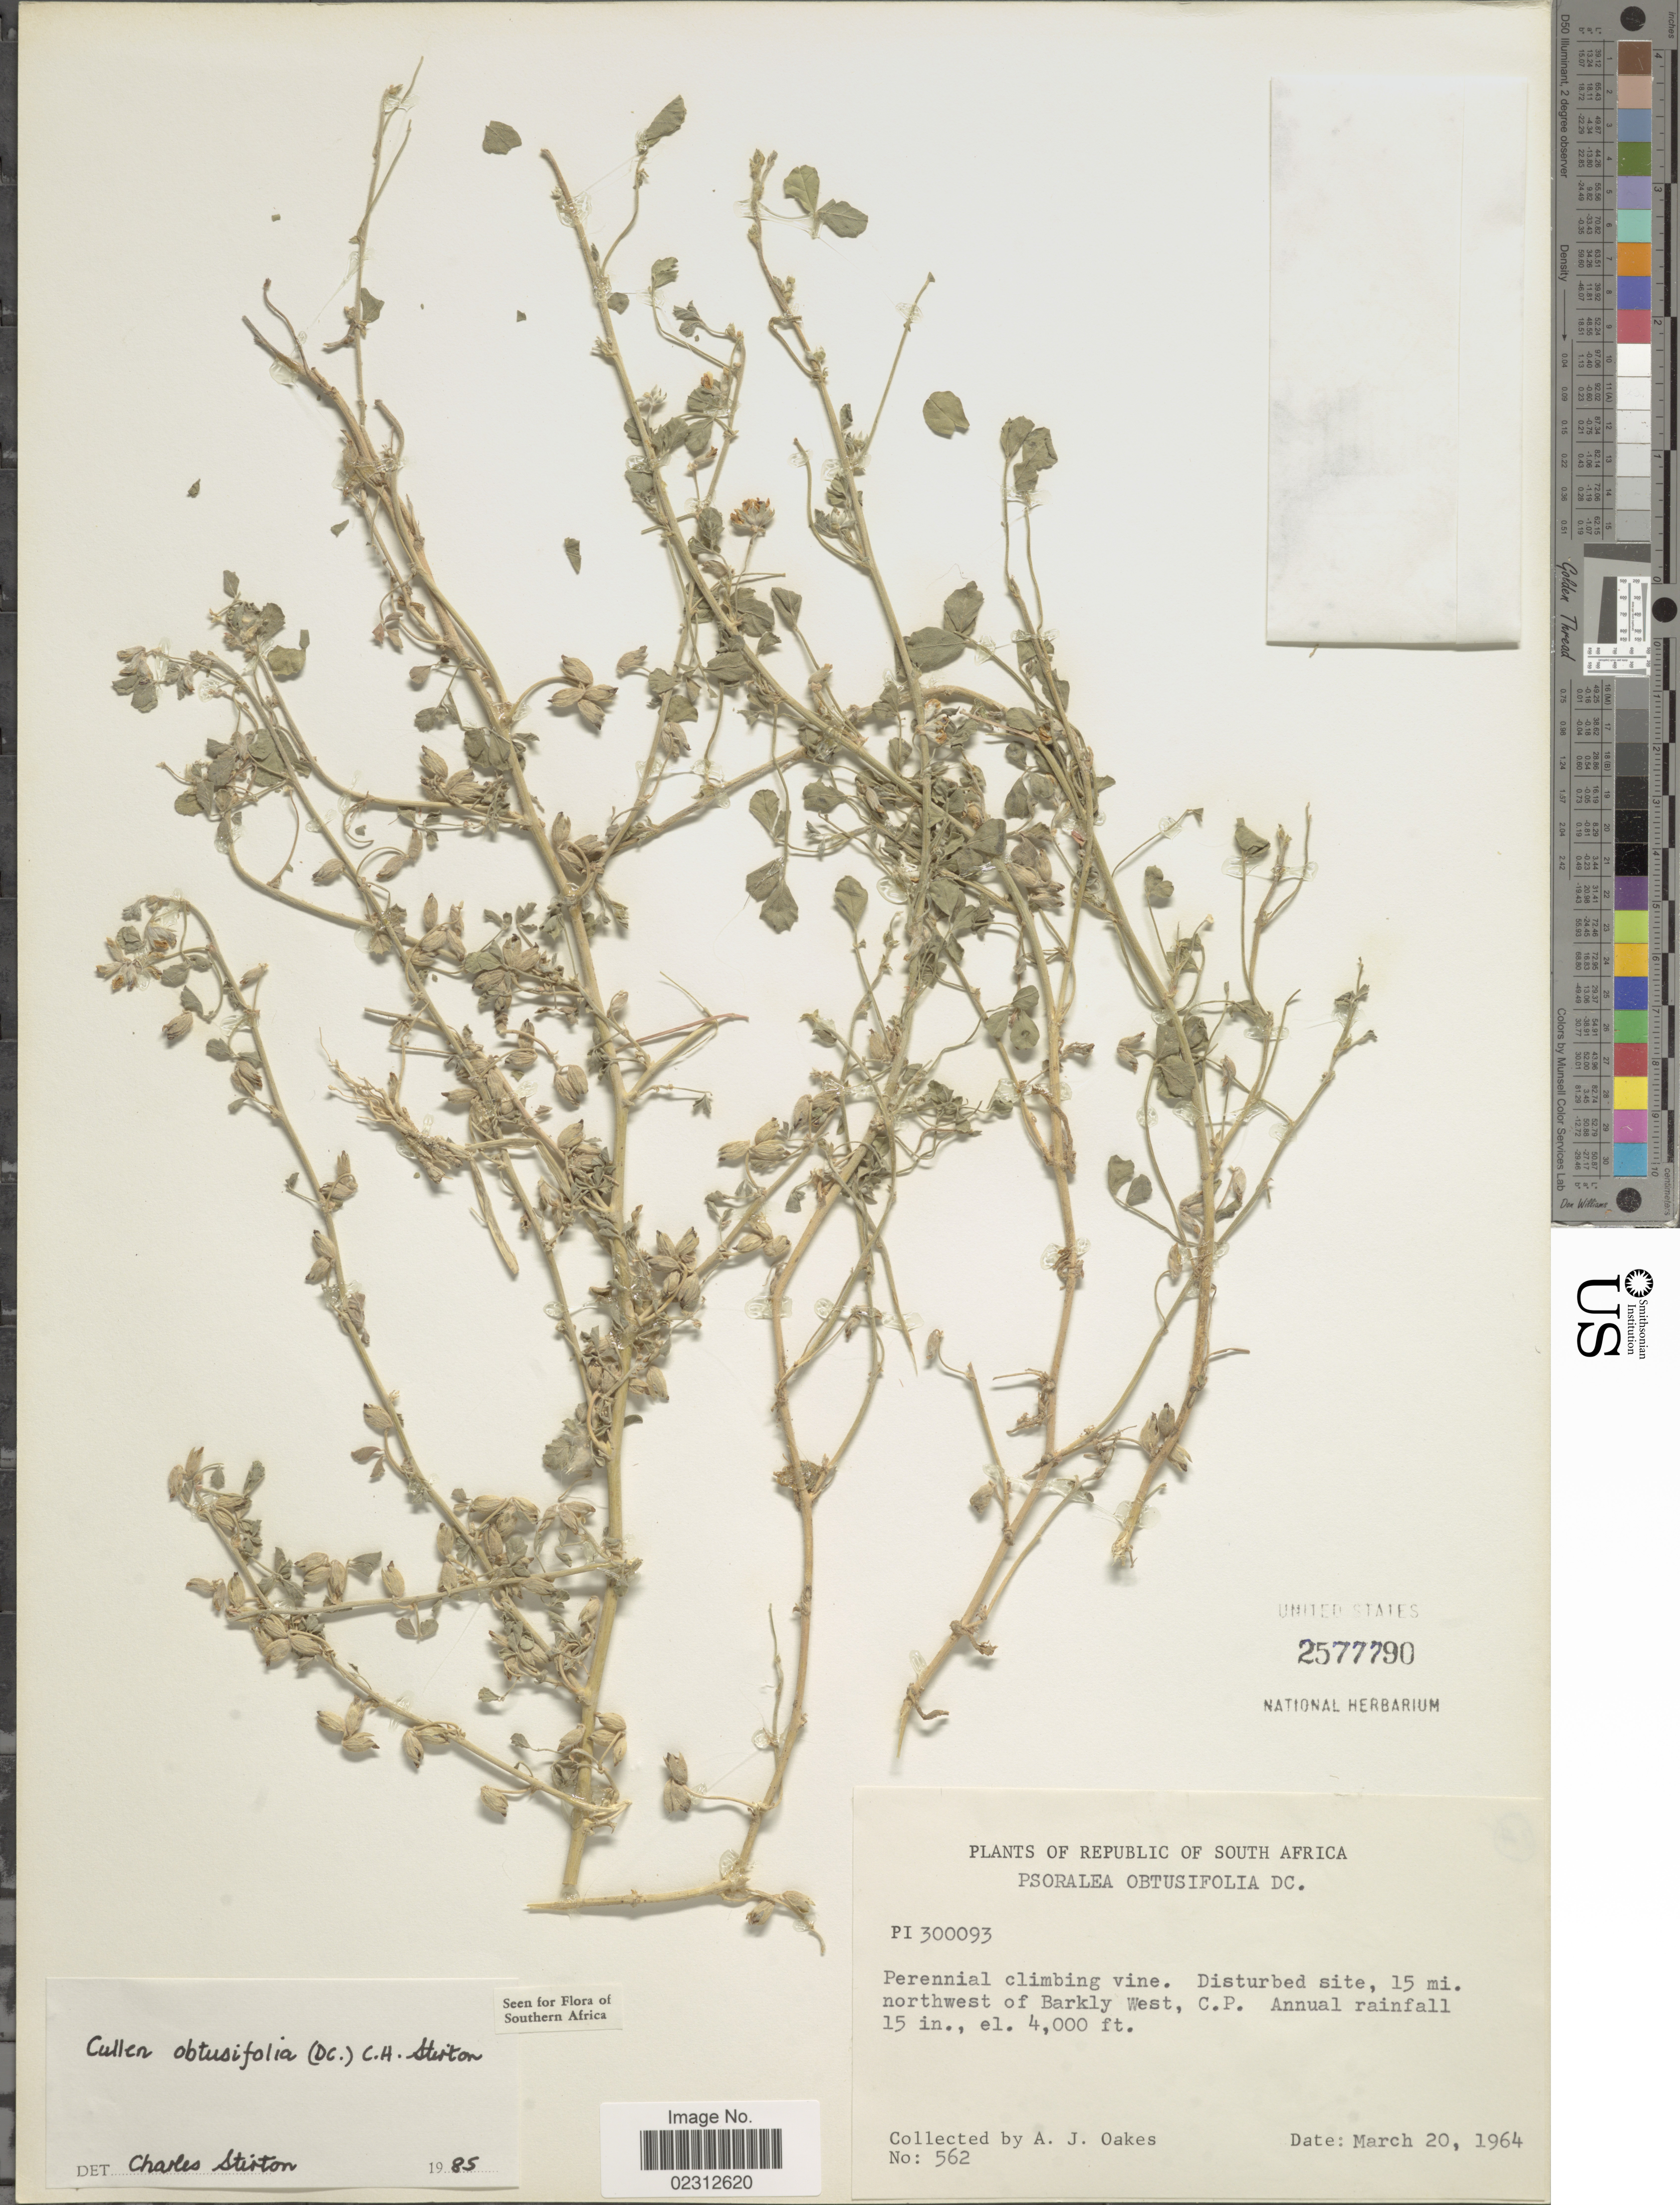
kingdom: Plantae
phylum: Tracheophyta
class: Magnoliopsida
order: Fabales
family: Fabaceae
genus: Cullen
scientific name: Cullen obtusifolia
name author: (DC.) C.H. Stirt.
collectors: A. Oakes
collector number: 562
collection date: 1964-03-20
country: South Africa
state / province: Northern Cape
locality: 15 mi. northwest of Barkly West, C.P.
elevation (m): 1219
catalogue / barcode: US 2577790